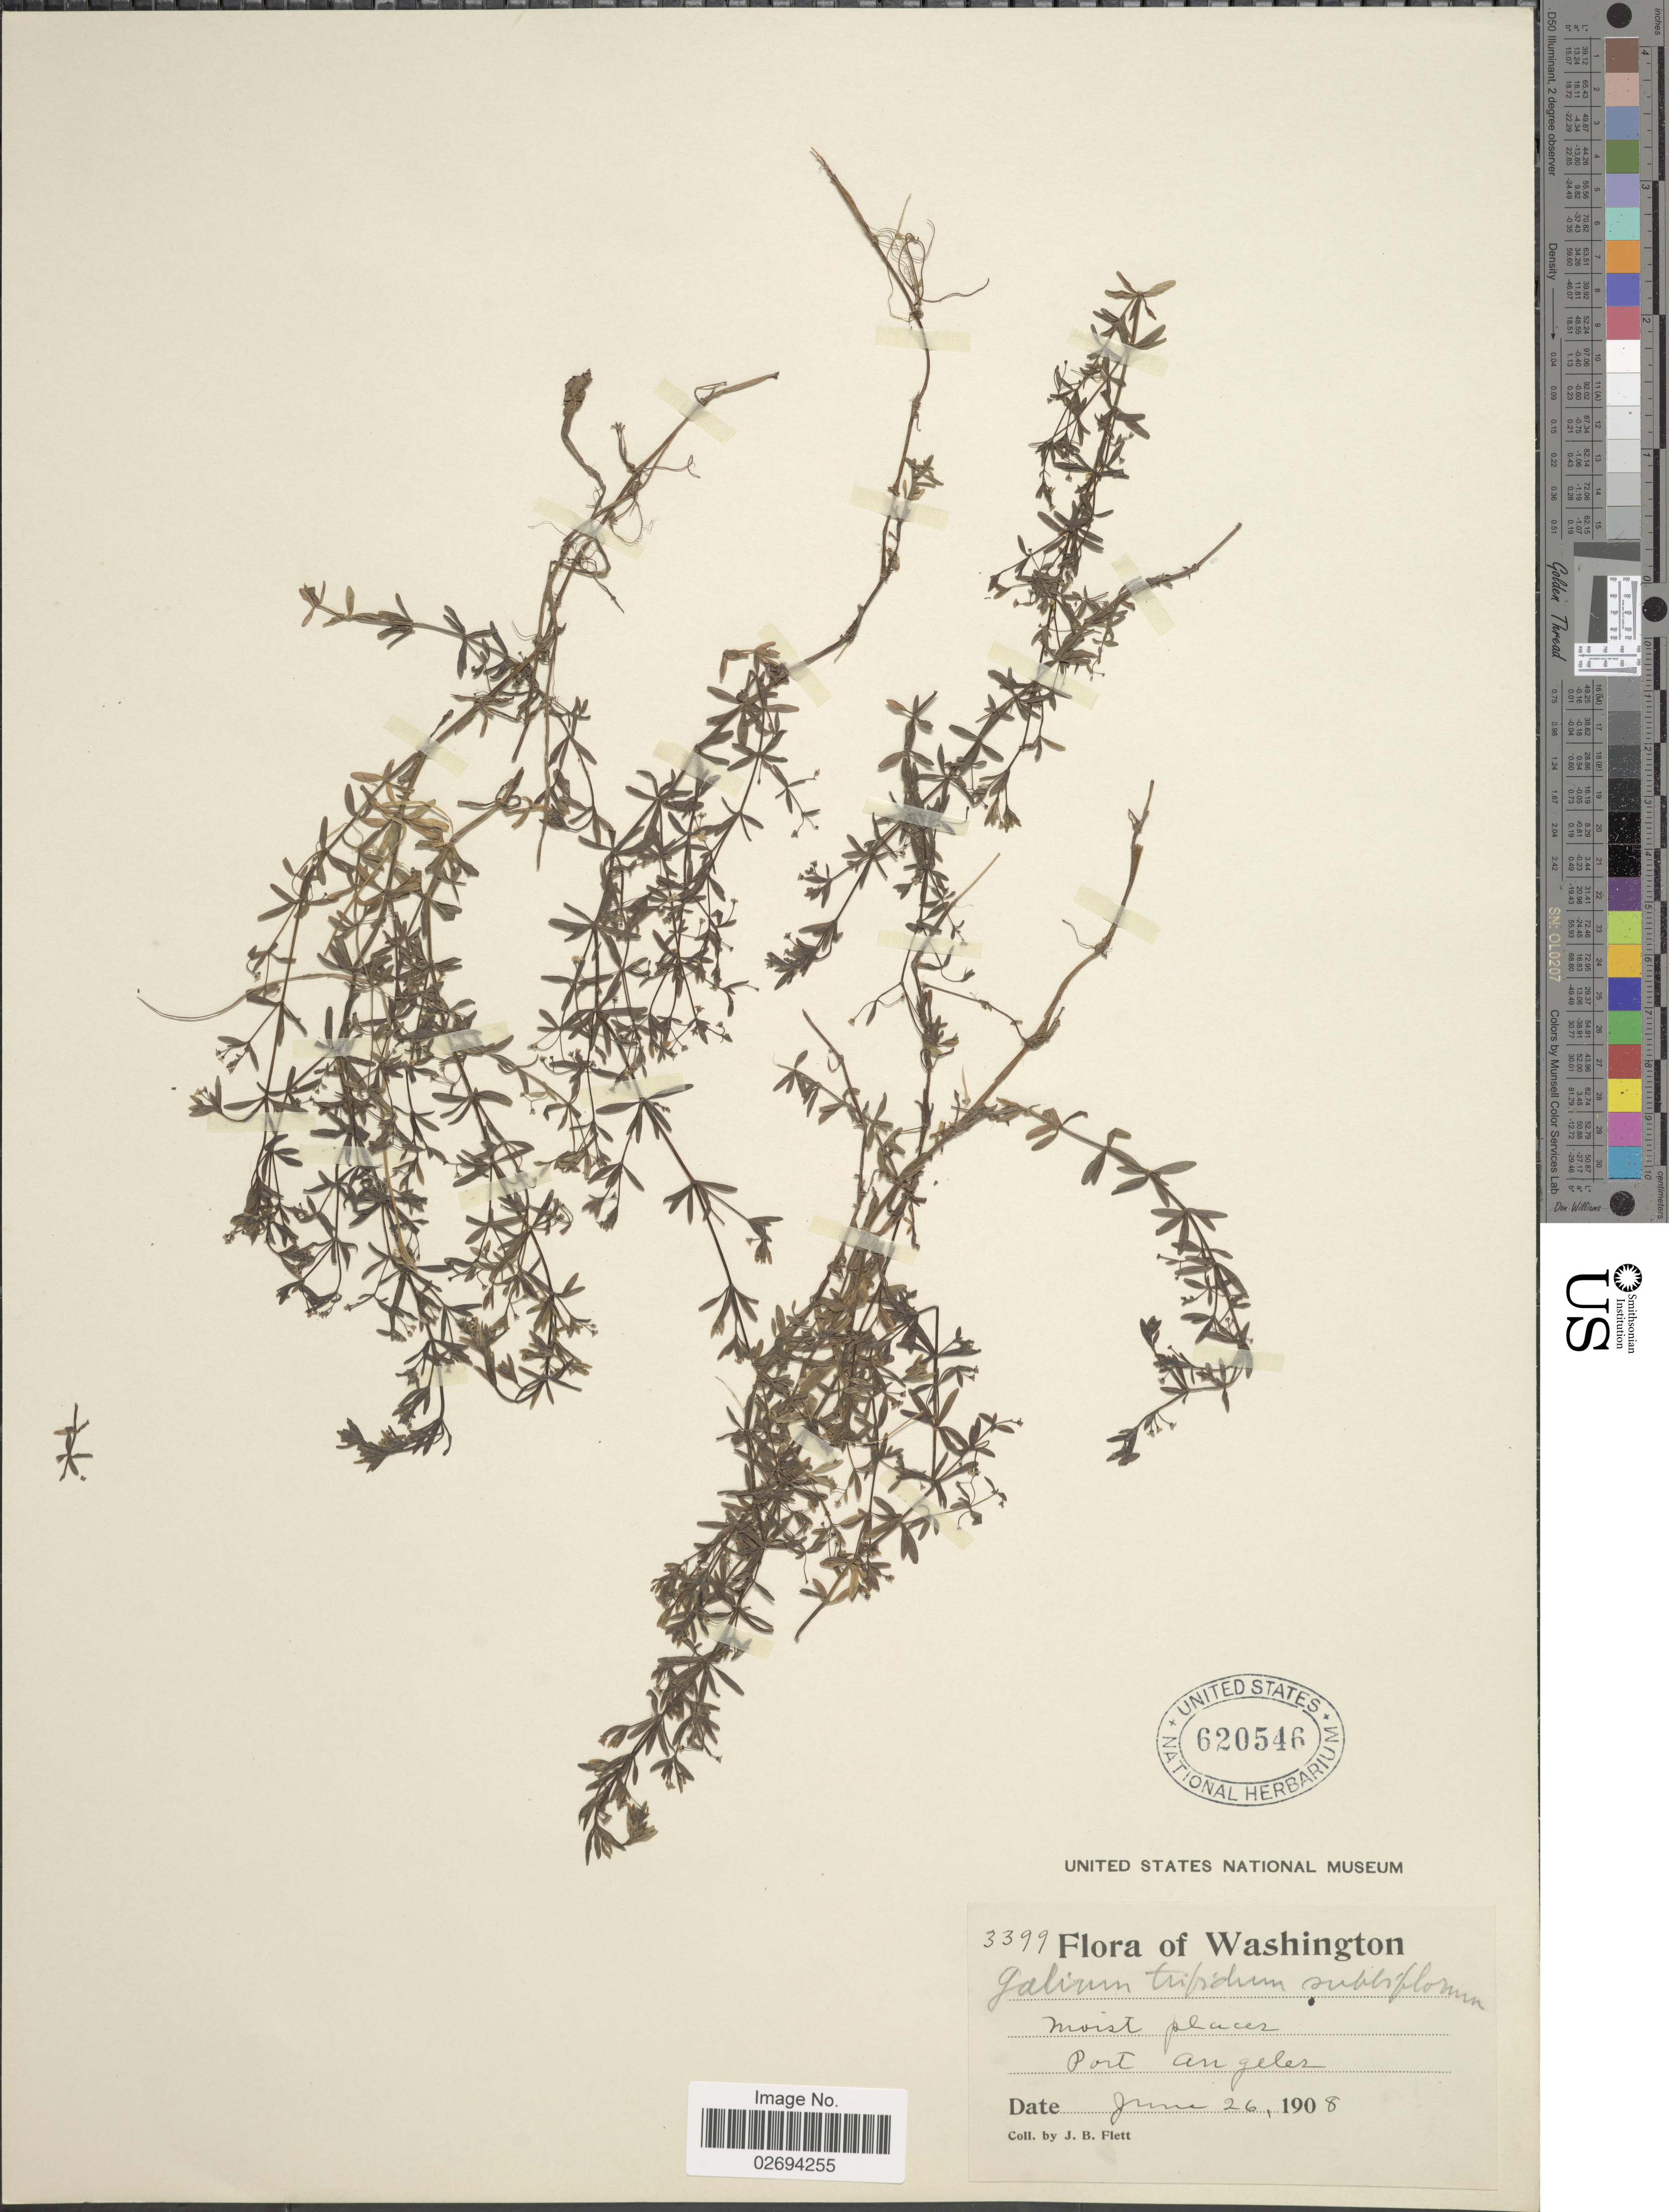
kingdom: Plantae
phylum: Tracheophyta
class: Magnoliopsida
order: Gentianales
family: Rubiaceae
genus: Galium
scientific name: Galium trifidum var. subbiflorum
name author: Wiegand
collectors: J. Flett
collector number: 3399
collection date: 1908-06-26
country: United States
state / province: Washington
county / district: Clallam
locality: Moist places. Port Angeles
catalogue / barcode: US 620546